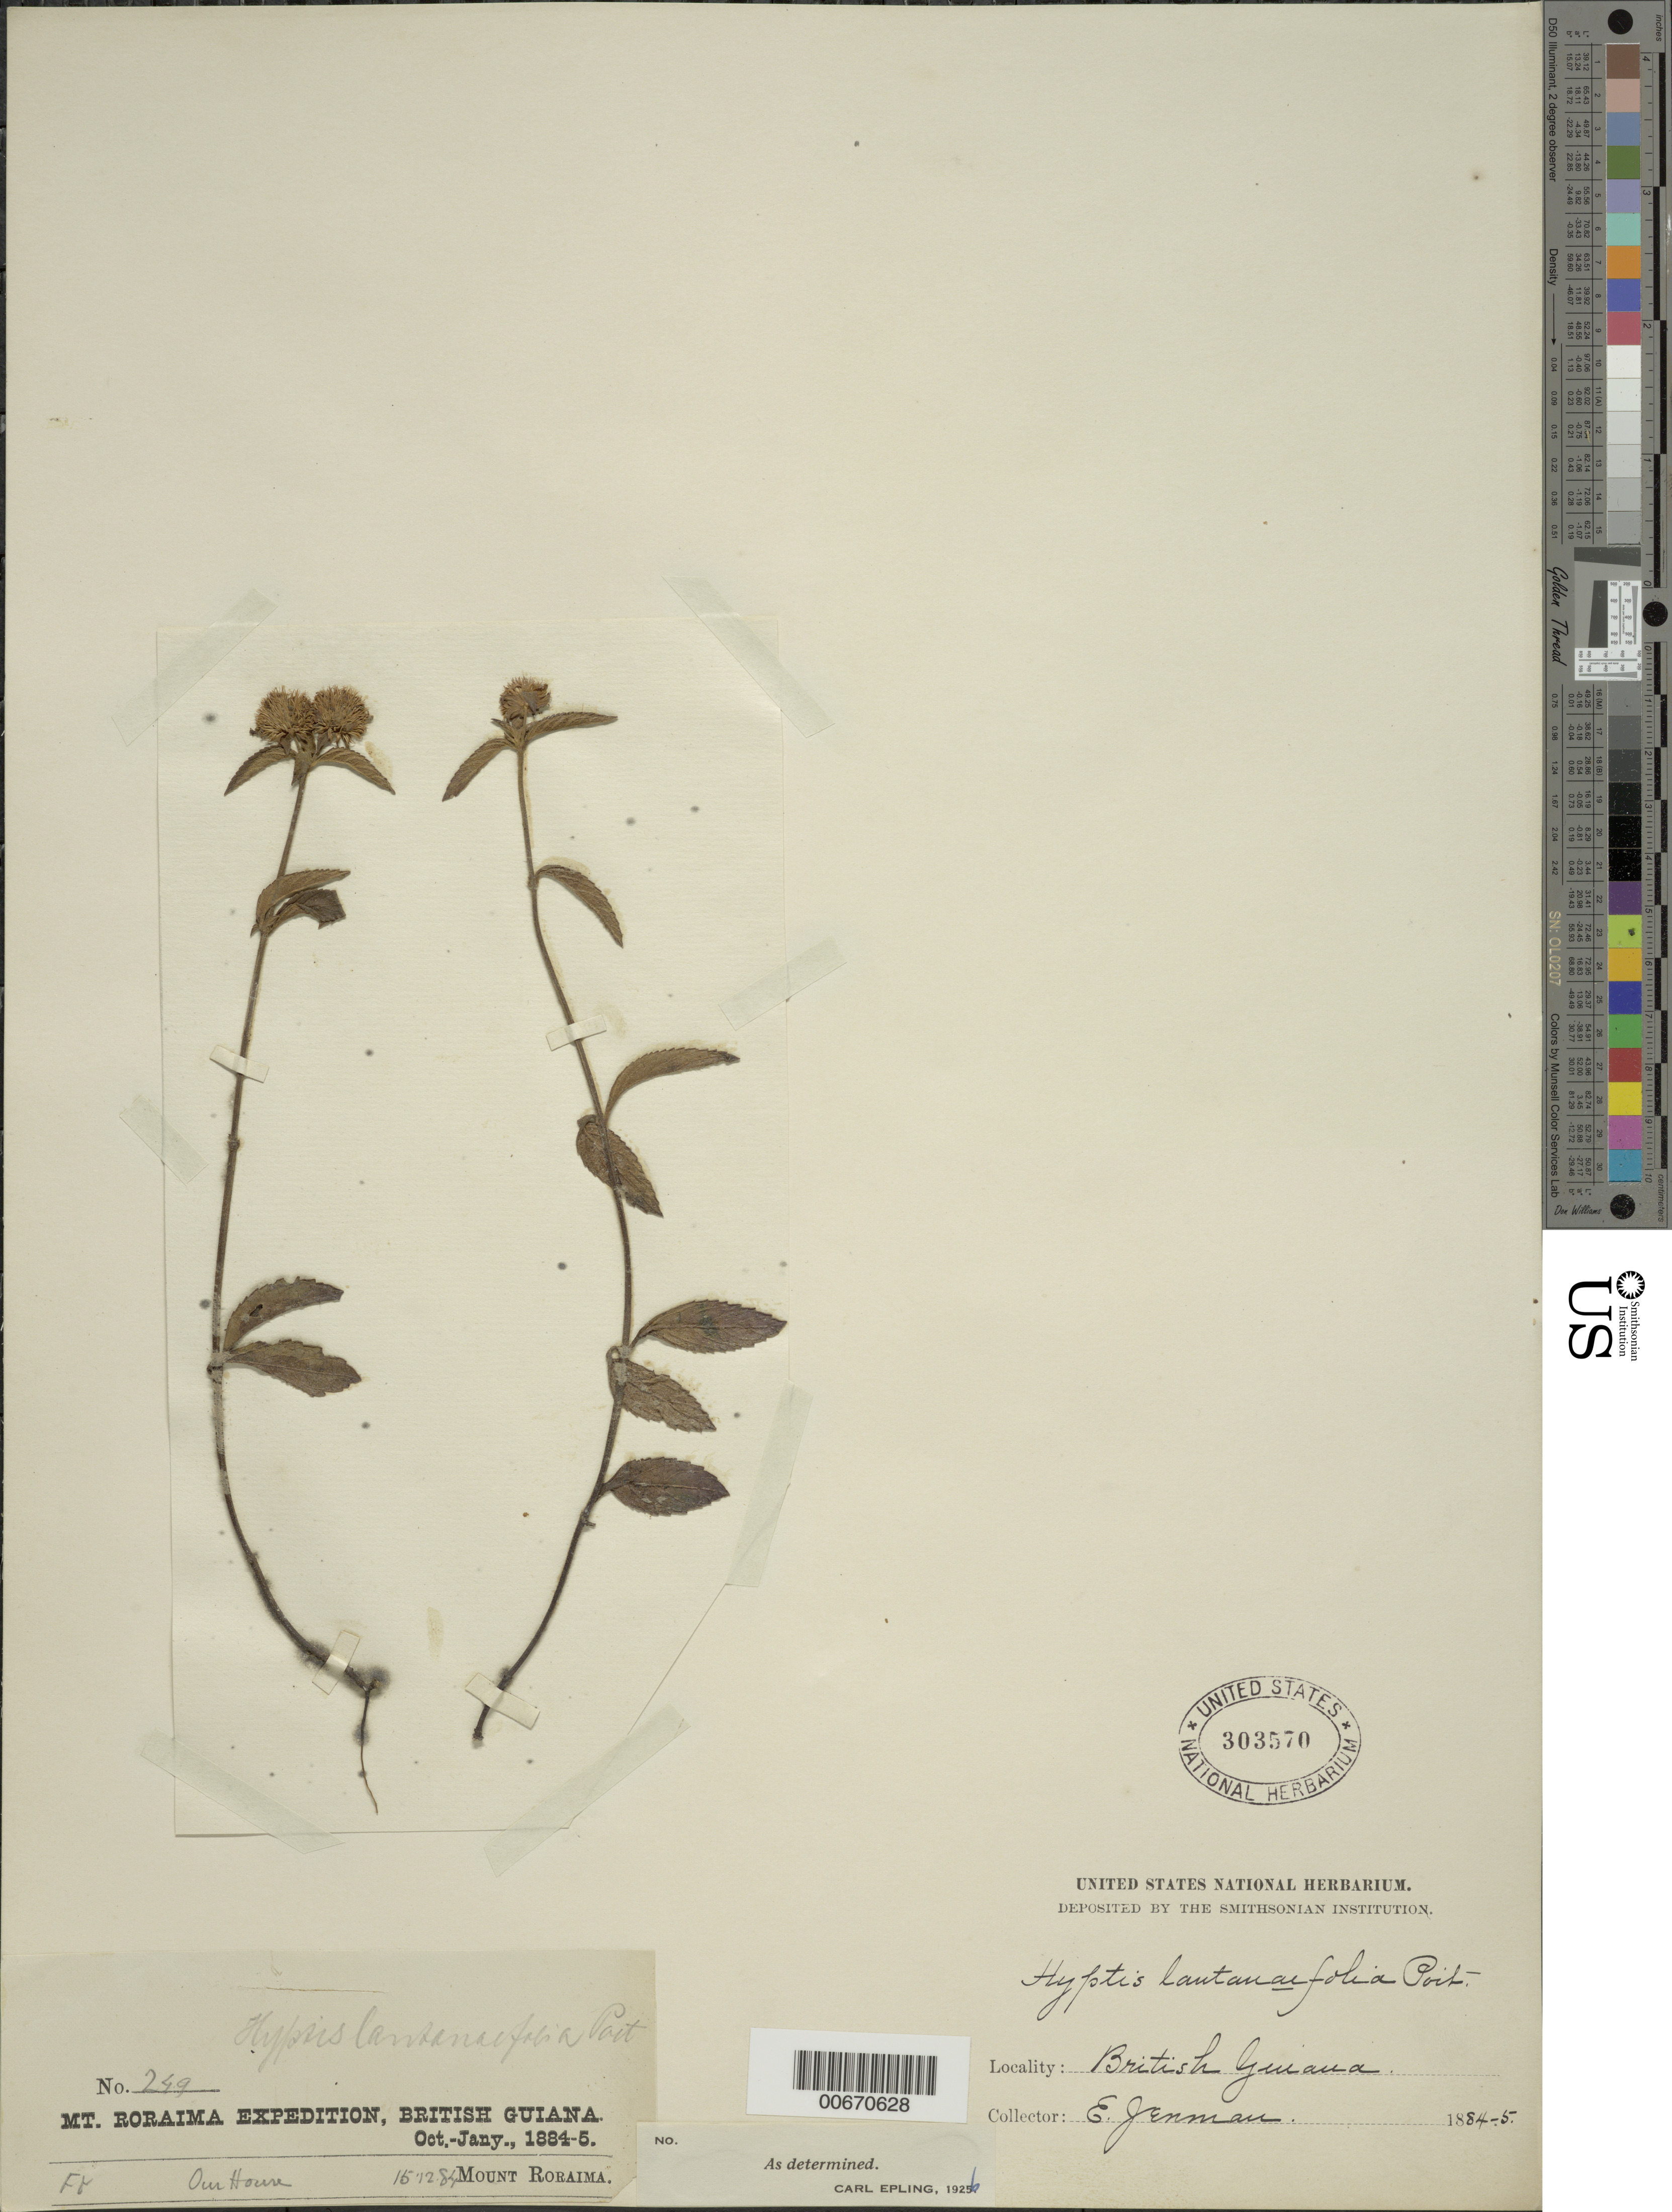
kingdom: Plantae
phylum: Tracheophyta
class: Magnoliopsida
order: Lamiales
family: Lamiaceae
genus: Hyptis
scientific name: Hyptis lantanifolia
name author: Poit.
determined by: Epling, C. C.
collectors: G. S. Jenman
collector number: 249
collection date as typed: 15 December 1884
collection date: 1884-12-15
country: Guyana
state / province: Cuyuni-Mazaruni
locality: Mt. Roraima, "Our House"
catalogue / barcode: US 303570